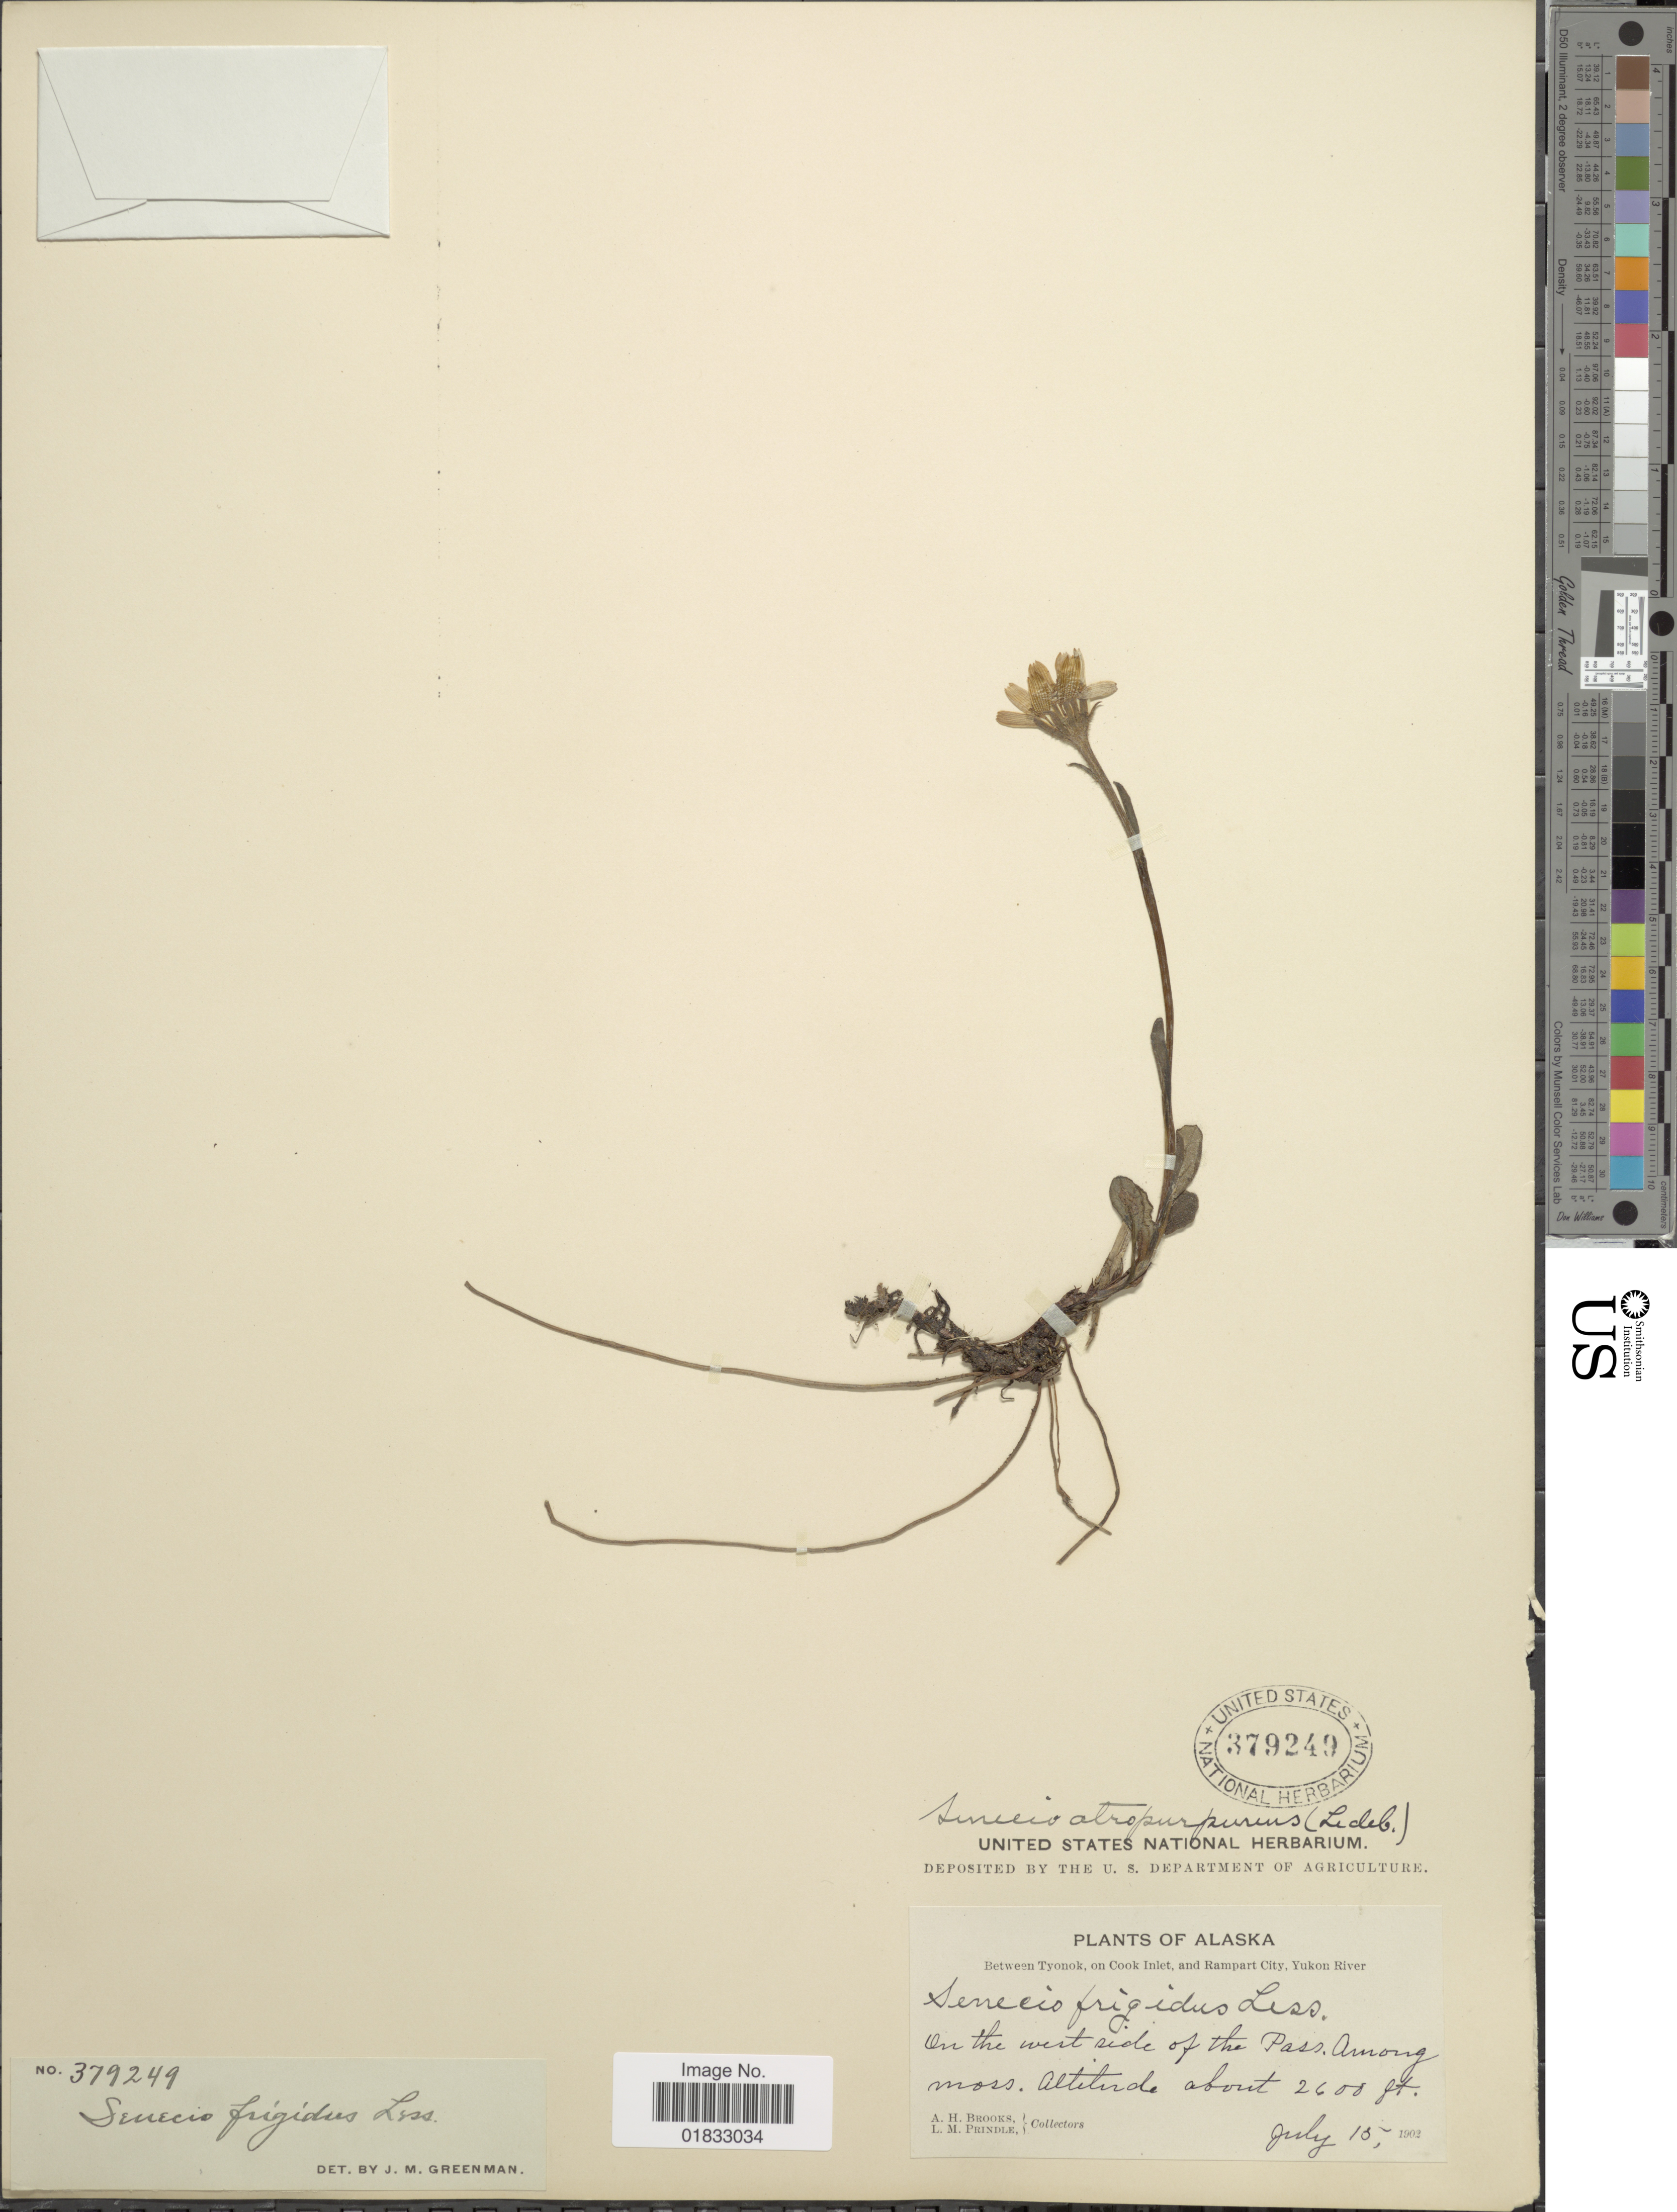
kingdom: Plantae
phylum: Tracheophyta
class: Magnoliopsida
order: Asterales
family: Asteraceae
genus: Tephroseris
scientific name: Tephroseris frigida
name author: (Richardson) Holub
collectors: A. Brooks & L. Prindle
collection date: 1902-07-15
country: United States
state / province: Alaska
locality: Between Tyonok, on Cook Inlet, and Rampart City, Yukon River, on the west side of the Pass.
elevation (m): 792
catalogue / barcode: US 379249